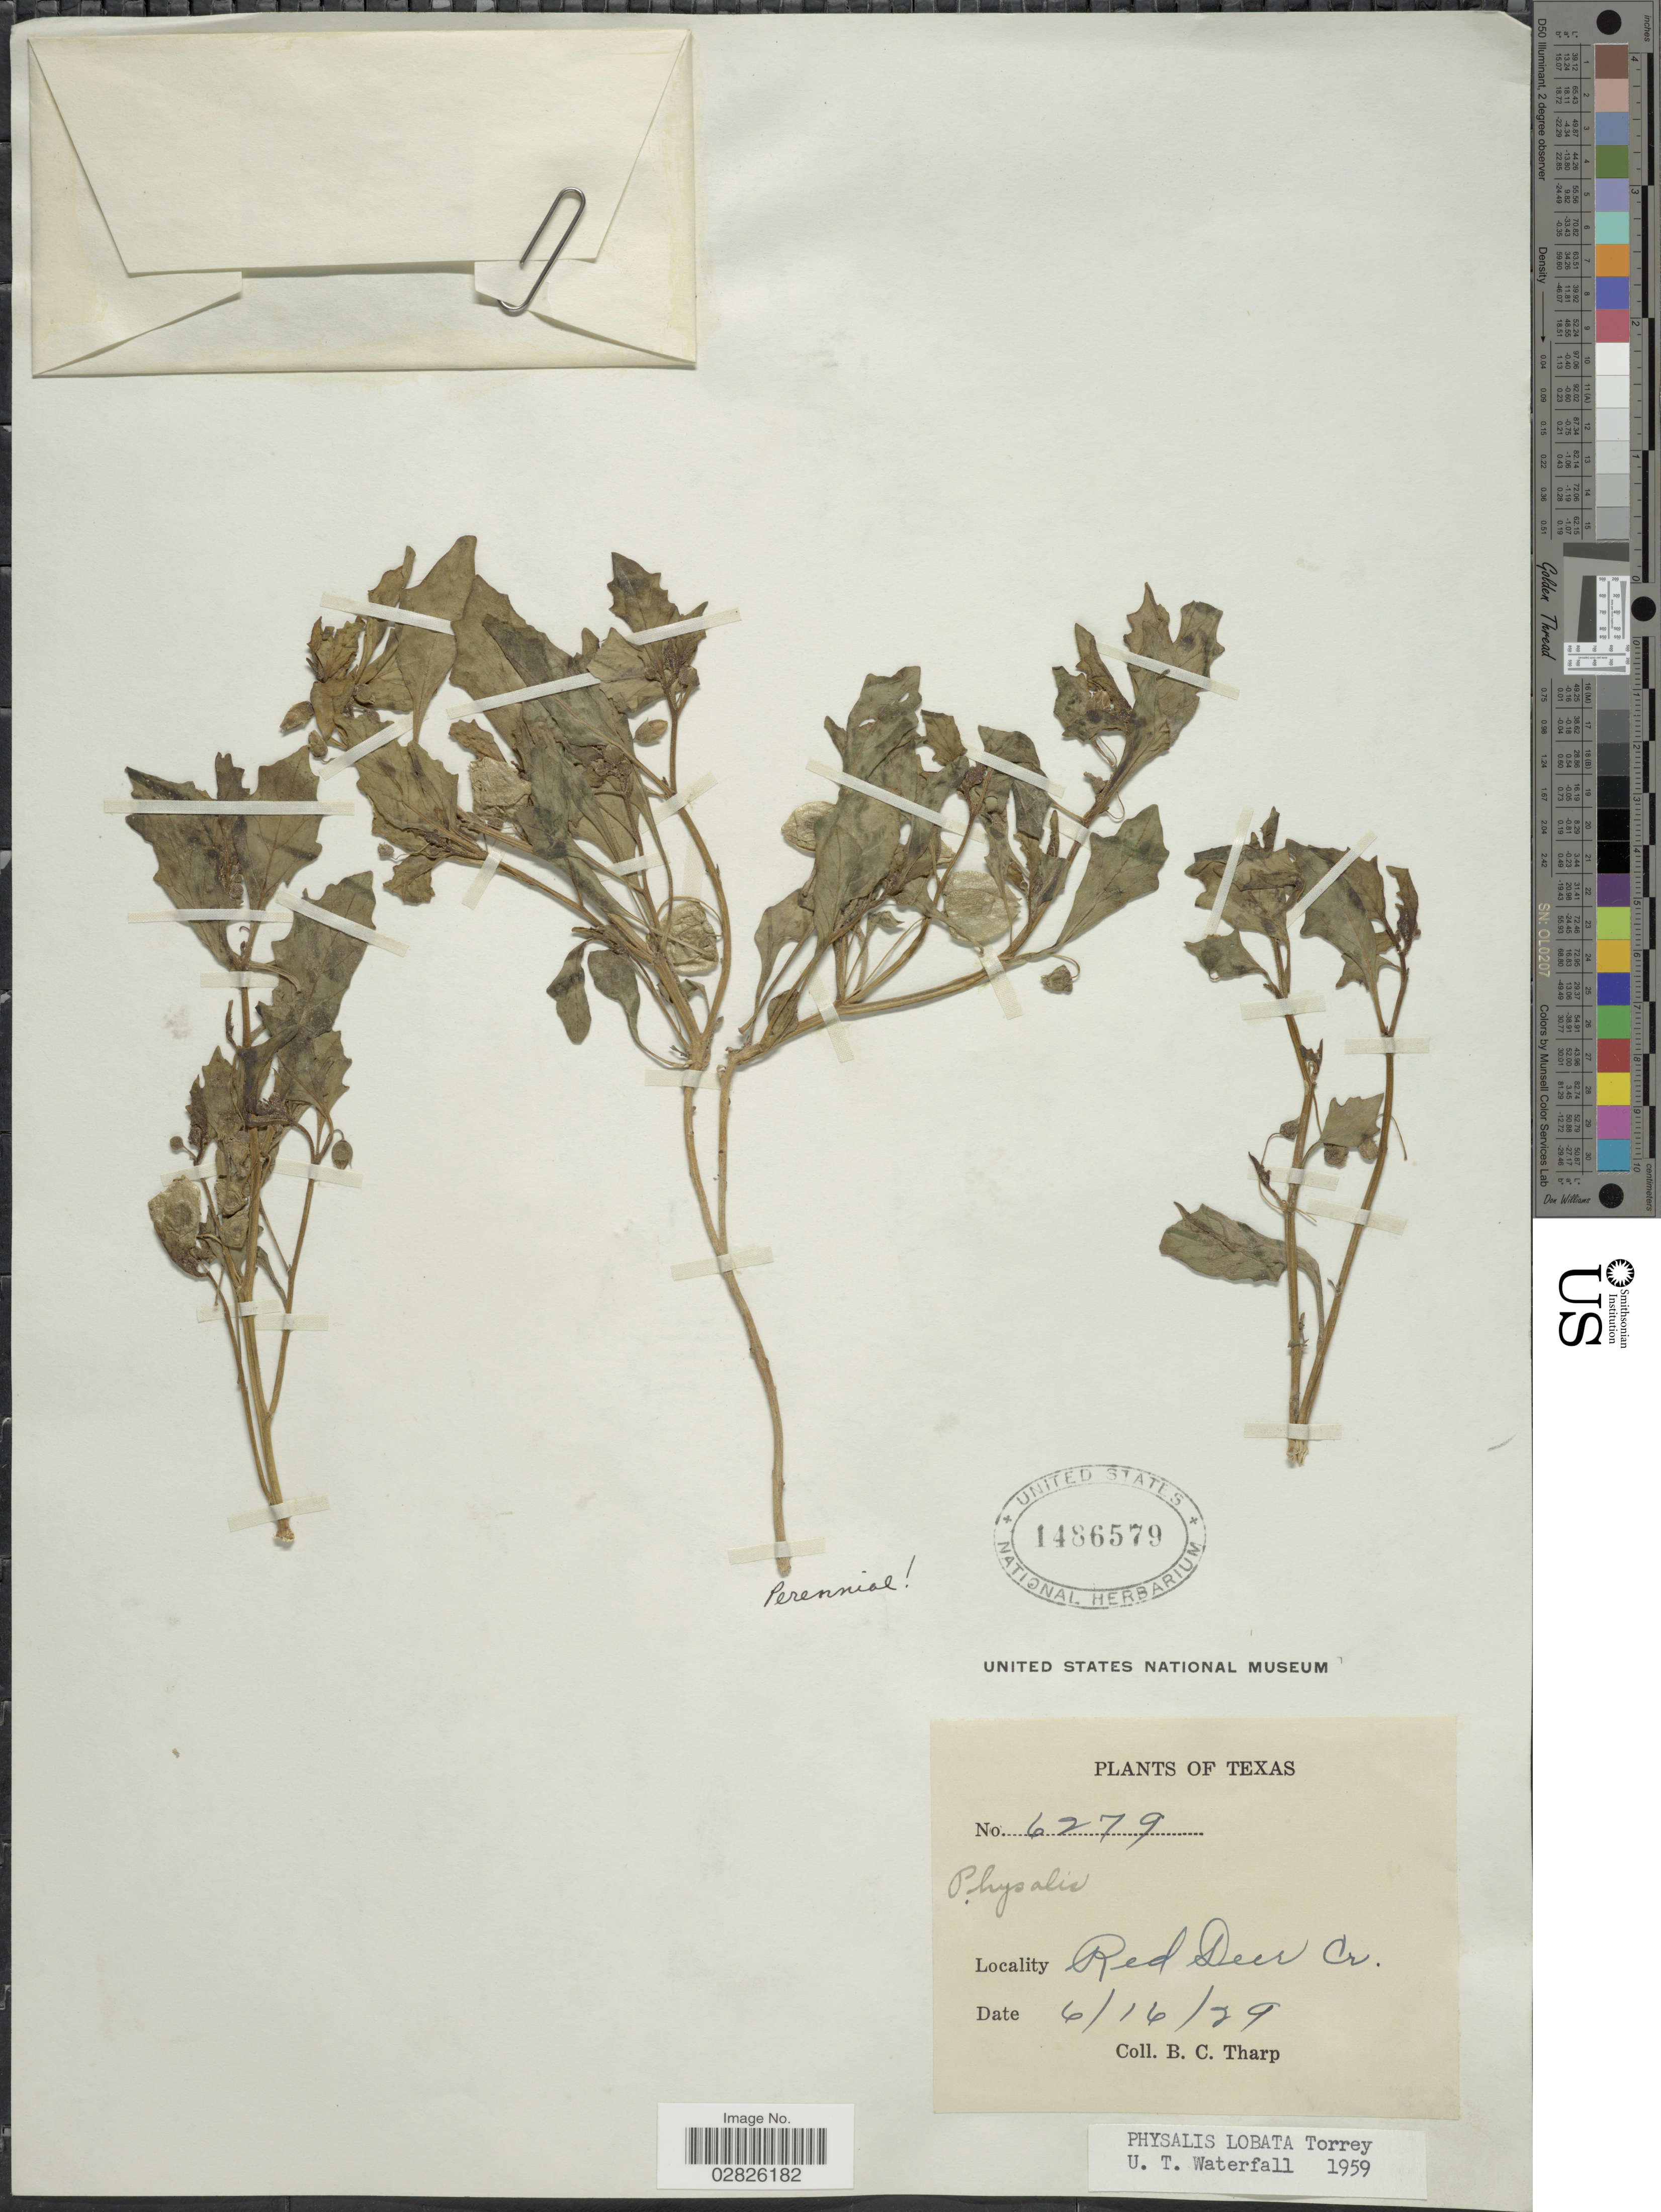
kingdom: Plantae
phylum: Tracheophyta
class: Magnoliopsida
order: Solanales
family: Solanaceae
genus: Quincula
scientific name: Quincula lobata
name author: (Torr.) Raf.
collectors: B. C. Tharp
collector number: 6279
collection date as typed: Transcribed d/m/y: 16/6/29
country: United States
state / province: Texas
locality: Red Deer Cr.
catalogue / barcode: US 1486579